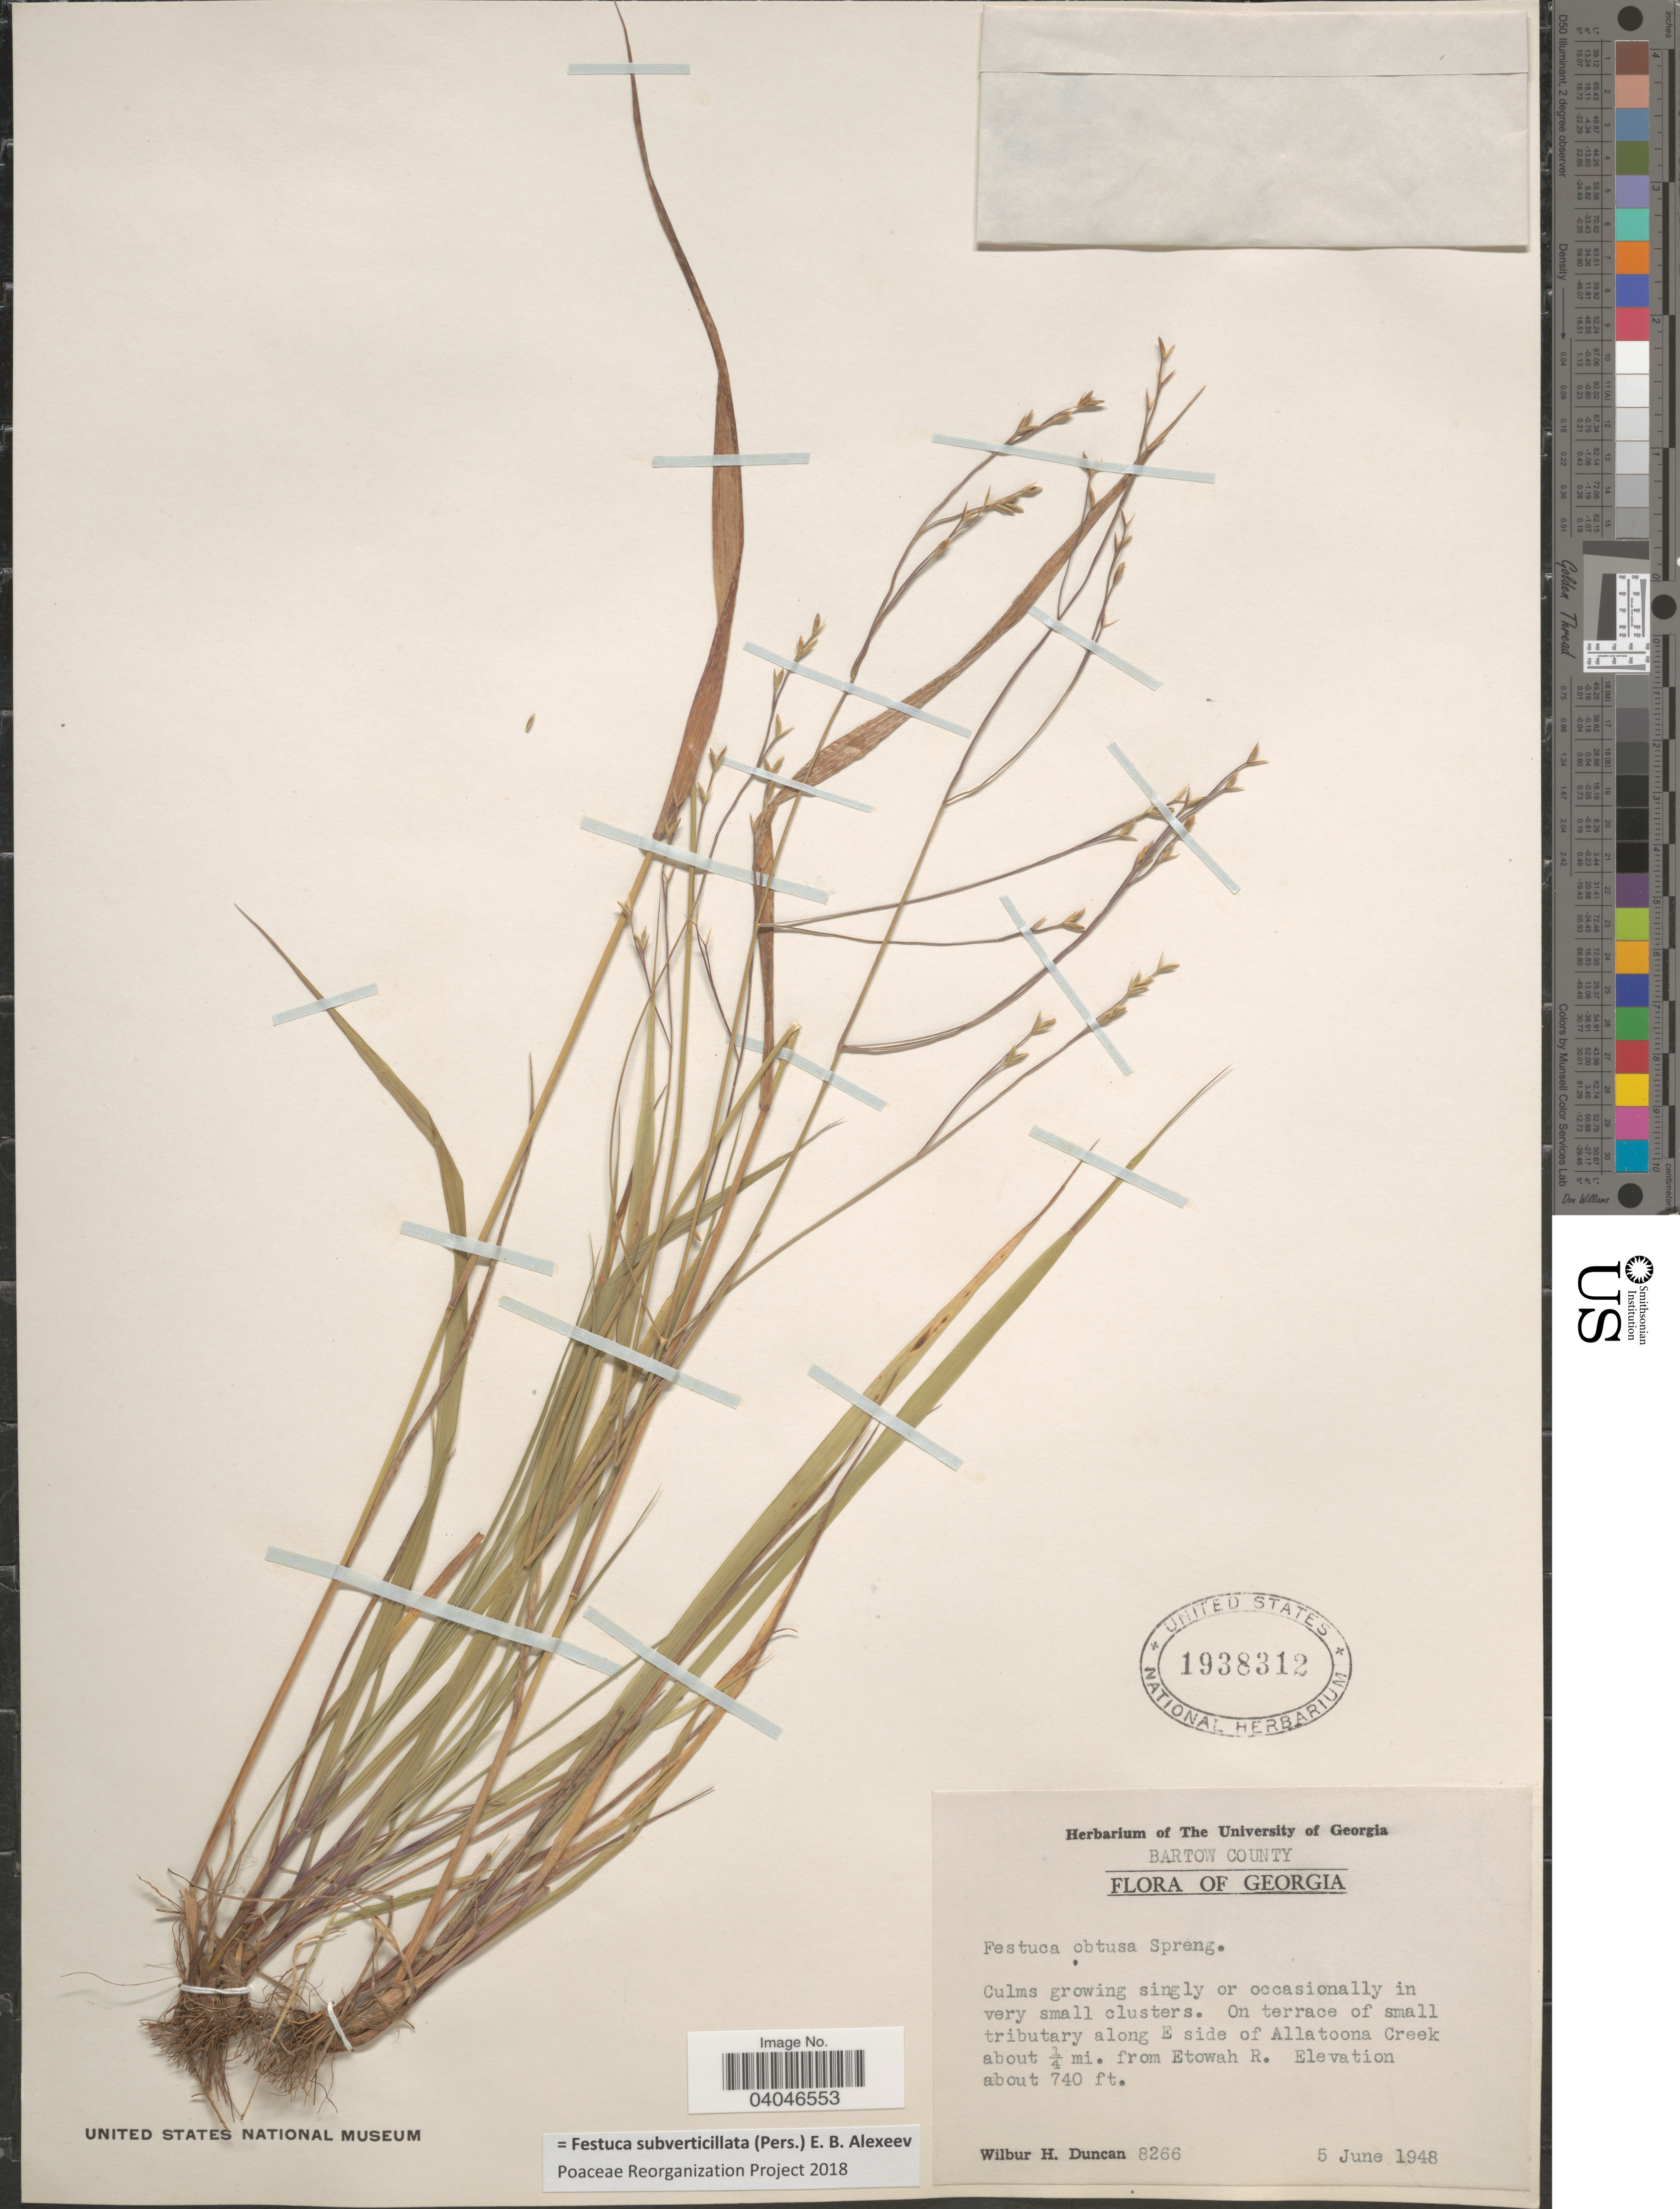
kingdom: Plantae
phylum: Tracheophyta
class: Liliopsida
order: Poales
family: Poaceae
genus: Festuca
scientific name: Festuca subverticillata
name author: (Pers.) E.B. Alexeev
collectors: W. H. Duncan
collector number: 8266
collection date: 1948-06-05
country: United States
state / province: Georgia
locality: Bartow County. On terrace of small tributary along E side of Allatoona Creek about ¼ mi. from Etowah R.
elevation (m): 226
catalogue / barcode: US 1938312